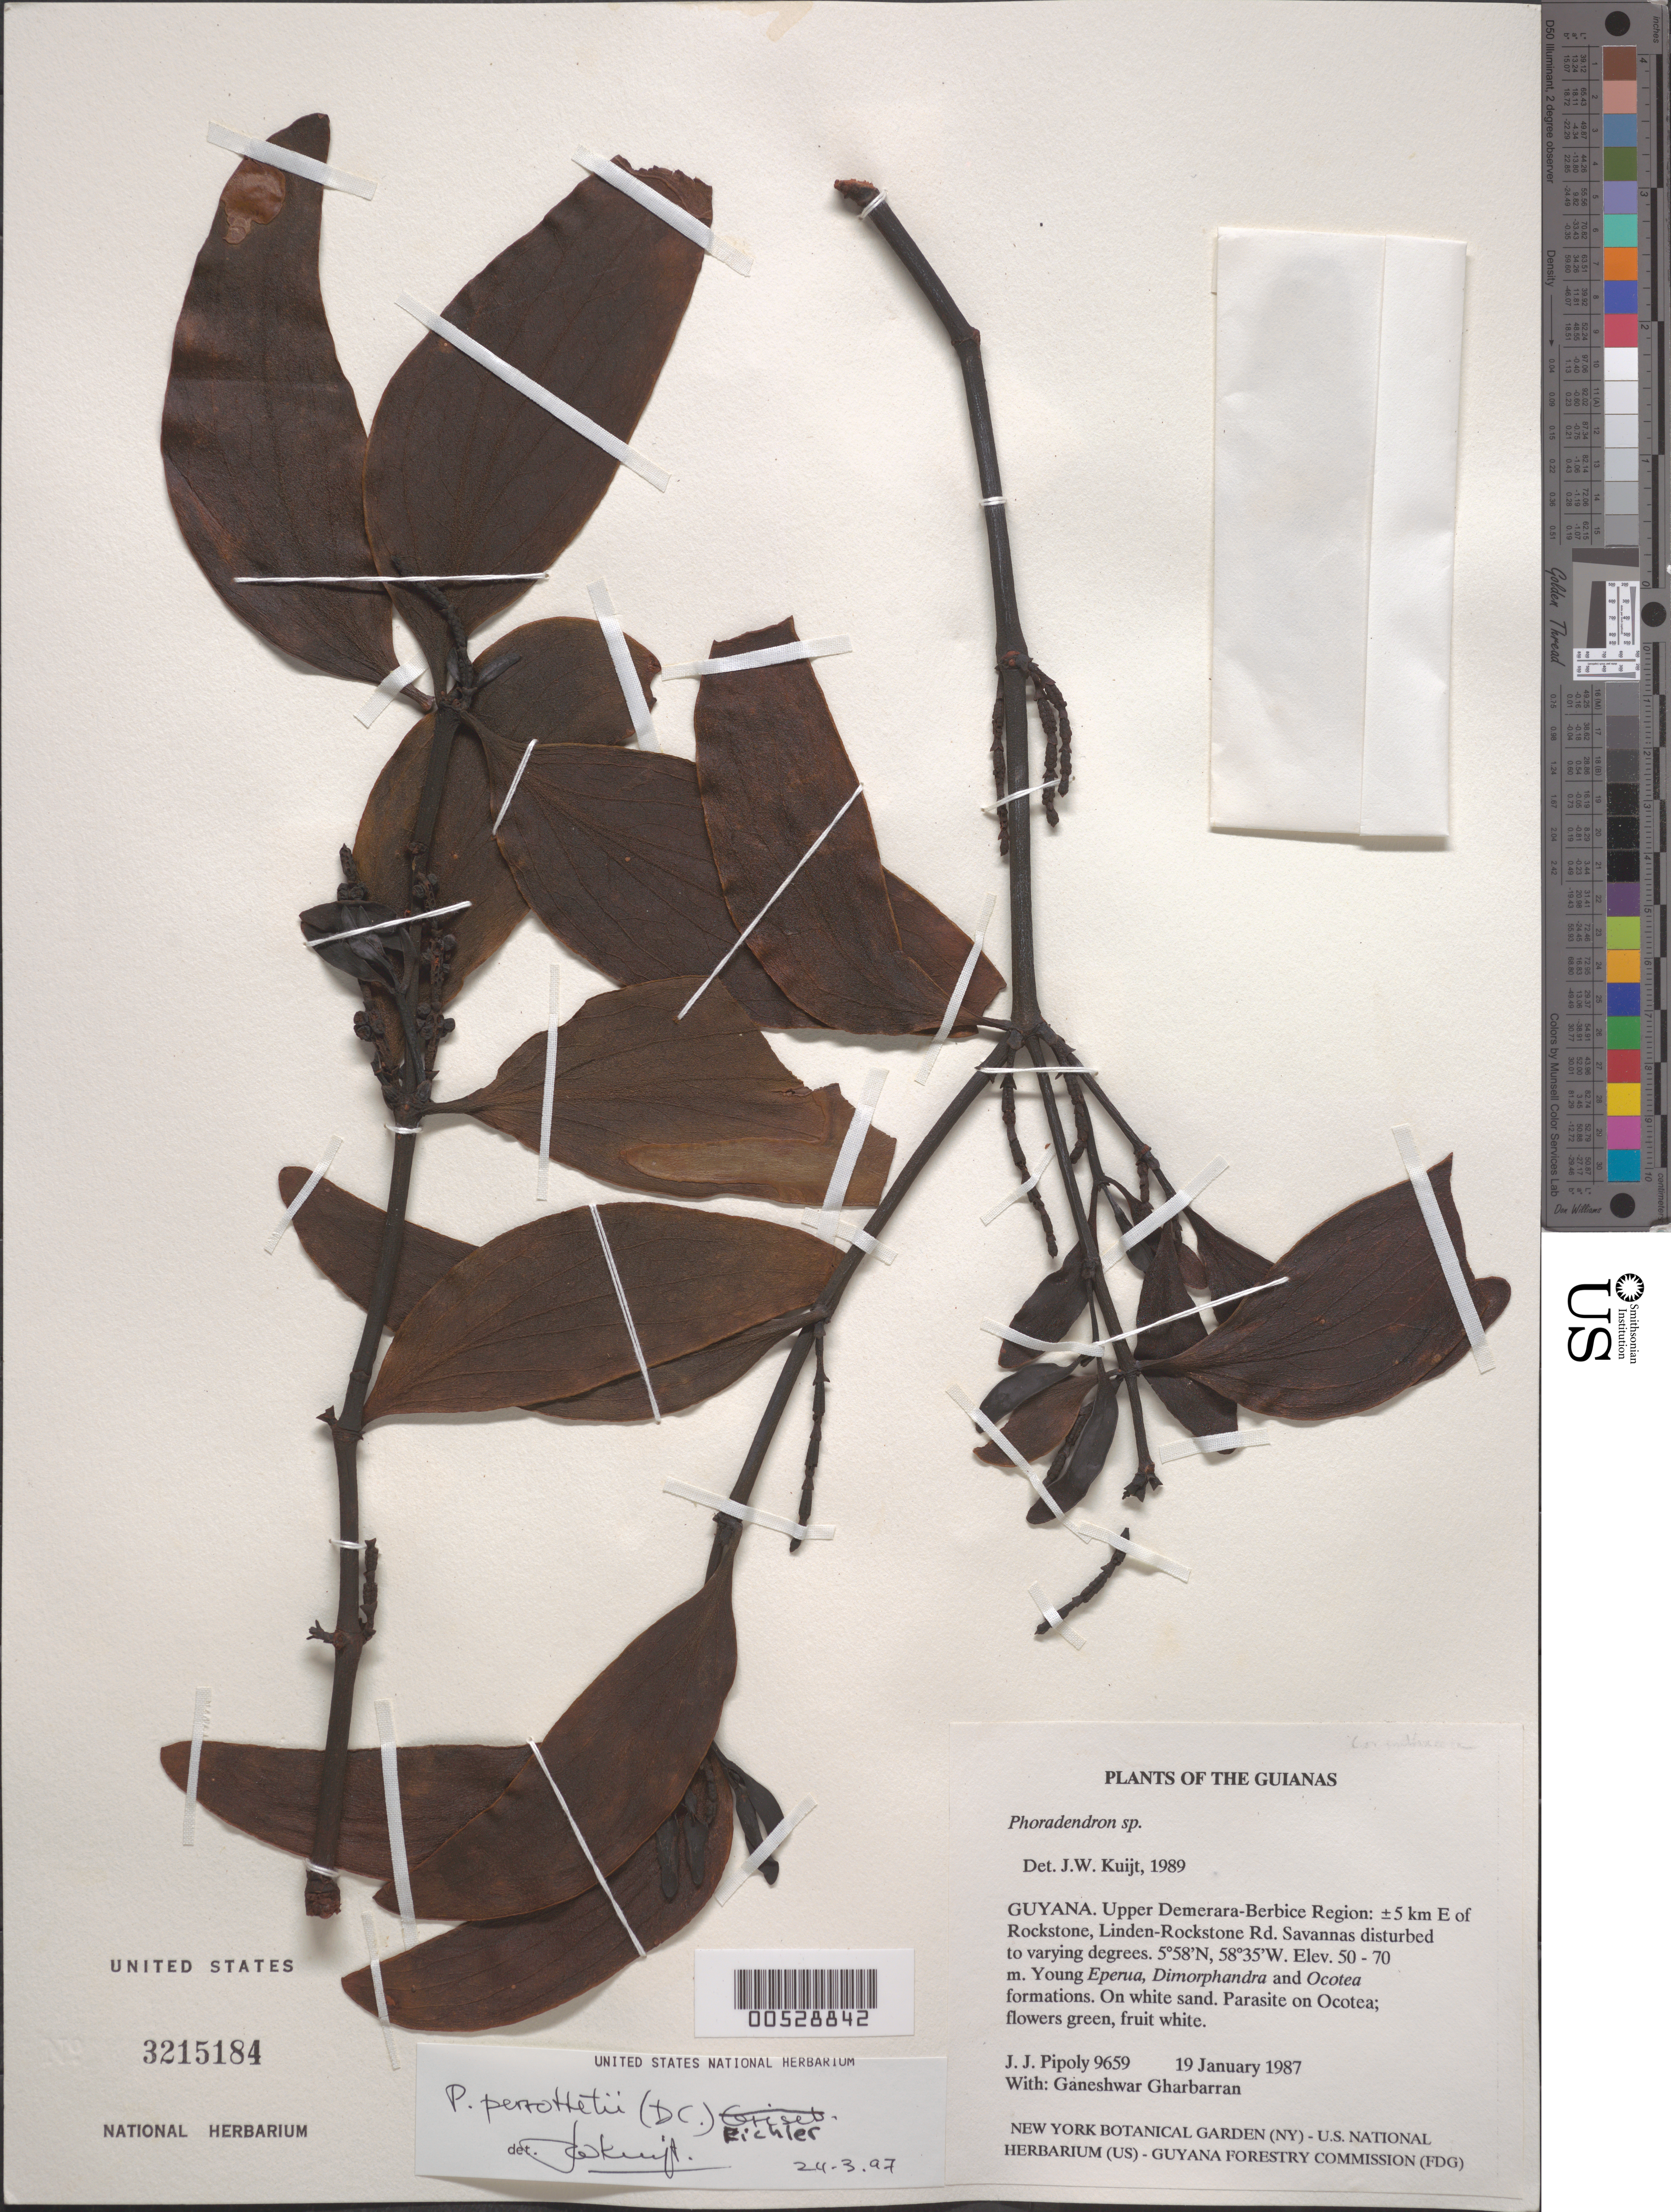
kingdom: Plantae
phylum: Tracheophyta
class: Magnoliopsida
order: Santalales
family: Viscaceae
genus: Phoradendron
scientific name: Phoradendron perrottetii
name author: (DC.) Eichler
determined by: Kuijt, Job, (CANADA)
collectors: J. J. Pipoly & G. Gharbarran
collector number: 9659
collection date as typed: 19 January 1987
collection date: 1987-01-19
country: Guyana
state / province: U. Demerara-Berbice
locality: ±5 km E of Rockstone, Linden-Rockstone Rd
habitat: Savannas disturbed to varying degrees. Young Eperua, Dimorphandra and Ocotea formations. On white sand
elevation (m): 50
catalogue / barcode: US 3215184